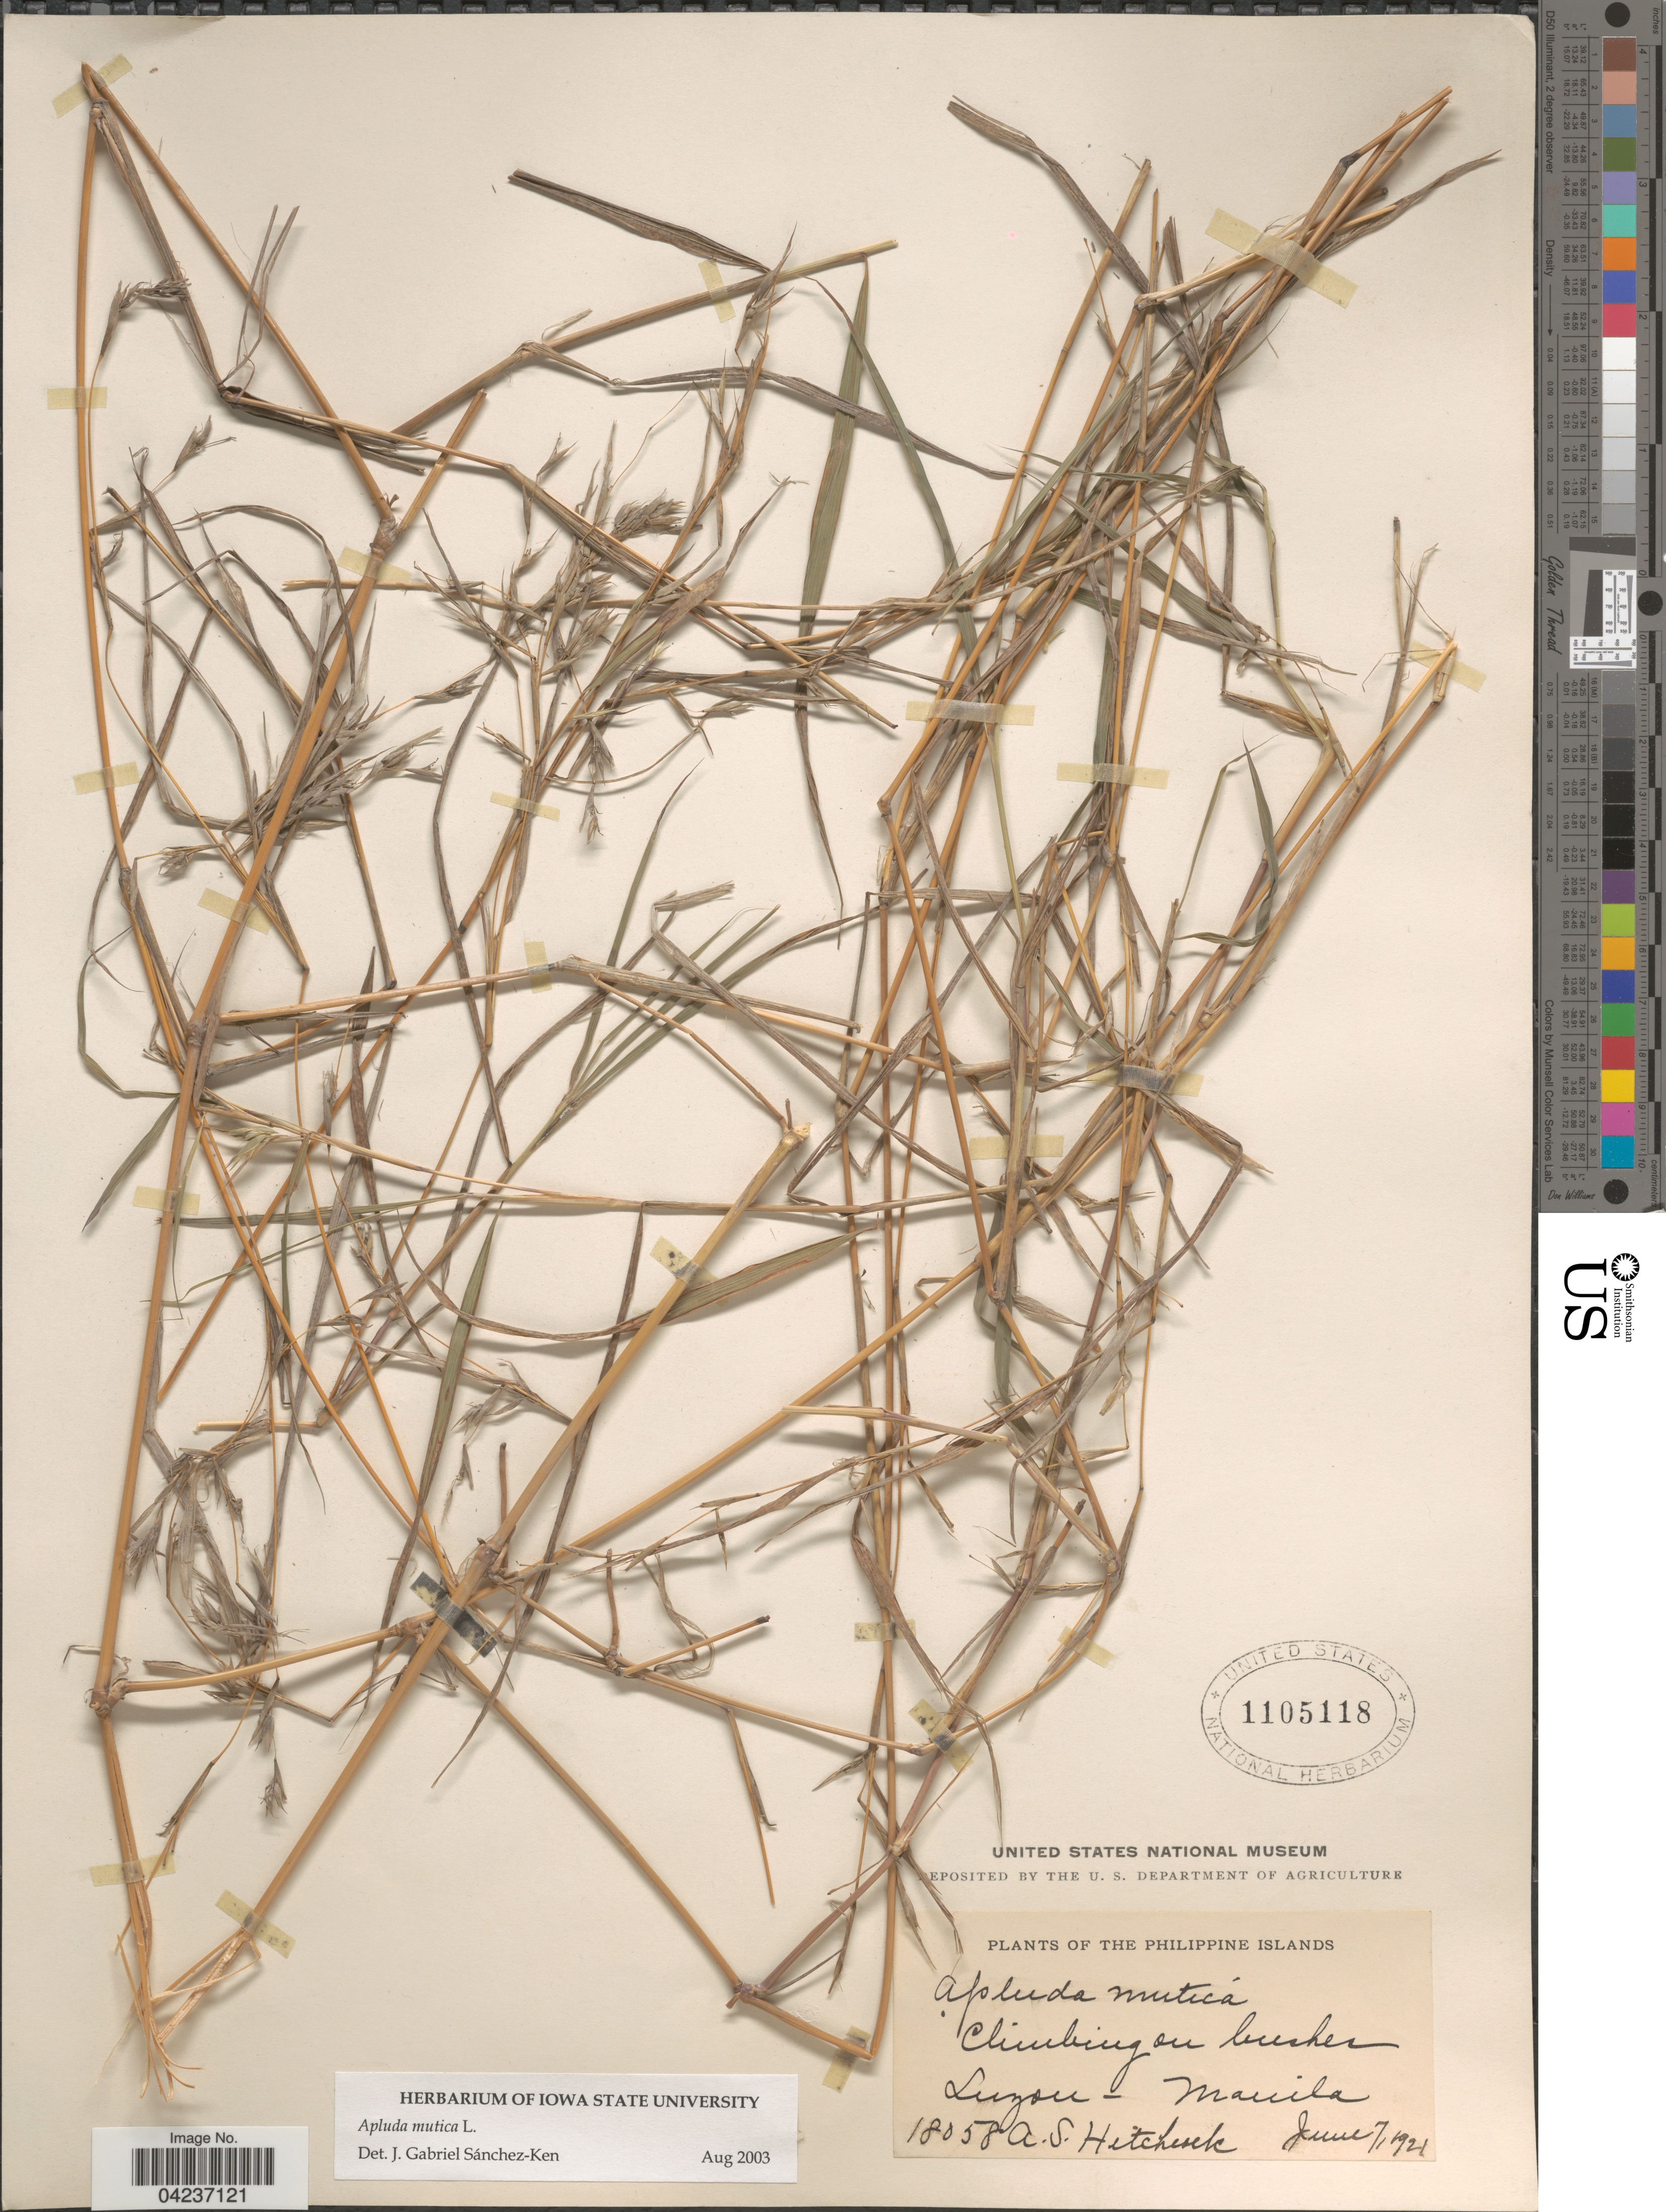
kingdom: Plantae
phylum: Tracheophyta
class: Liliopsida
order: Poales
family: Poaceae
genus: Apluda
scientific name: Apluda mutica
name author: L.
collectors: A. S. Hitchcock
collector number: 18058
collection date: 1921-06-07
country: Philippines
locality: On bushes Luzon. Manila.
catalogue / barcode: US 1105118